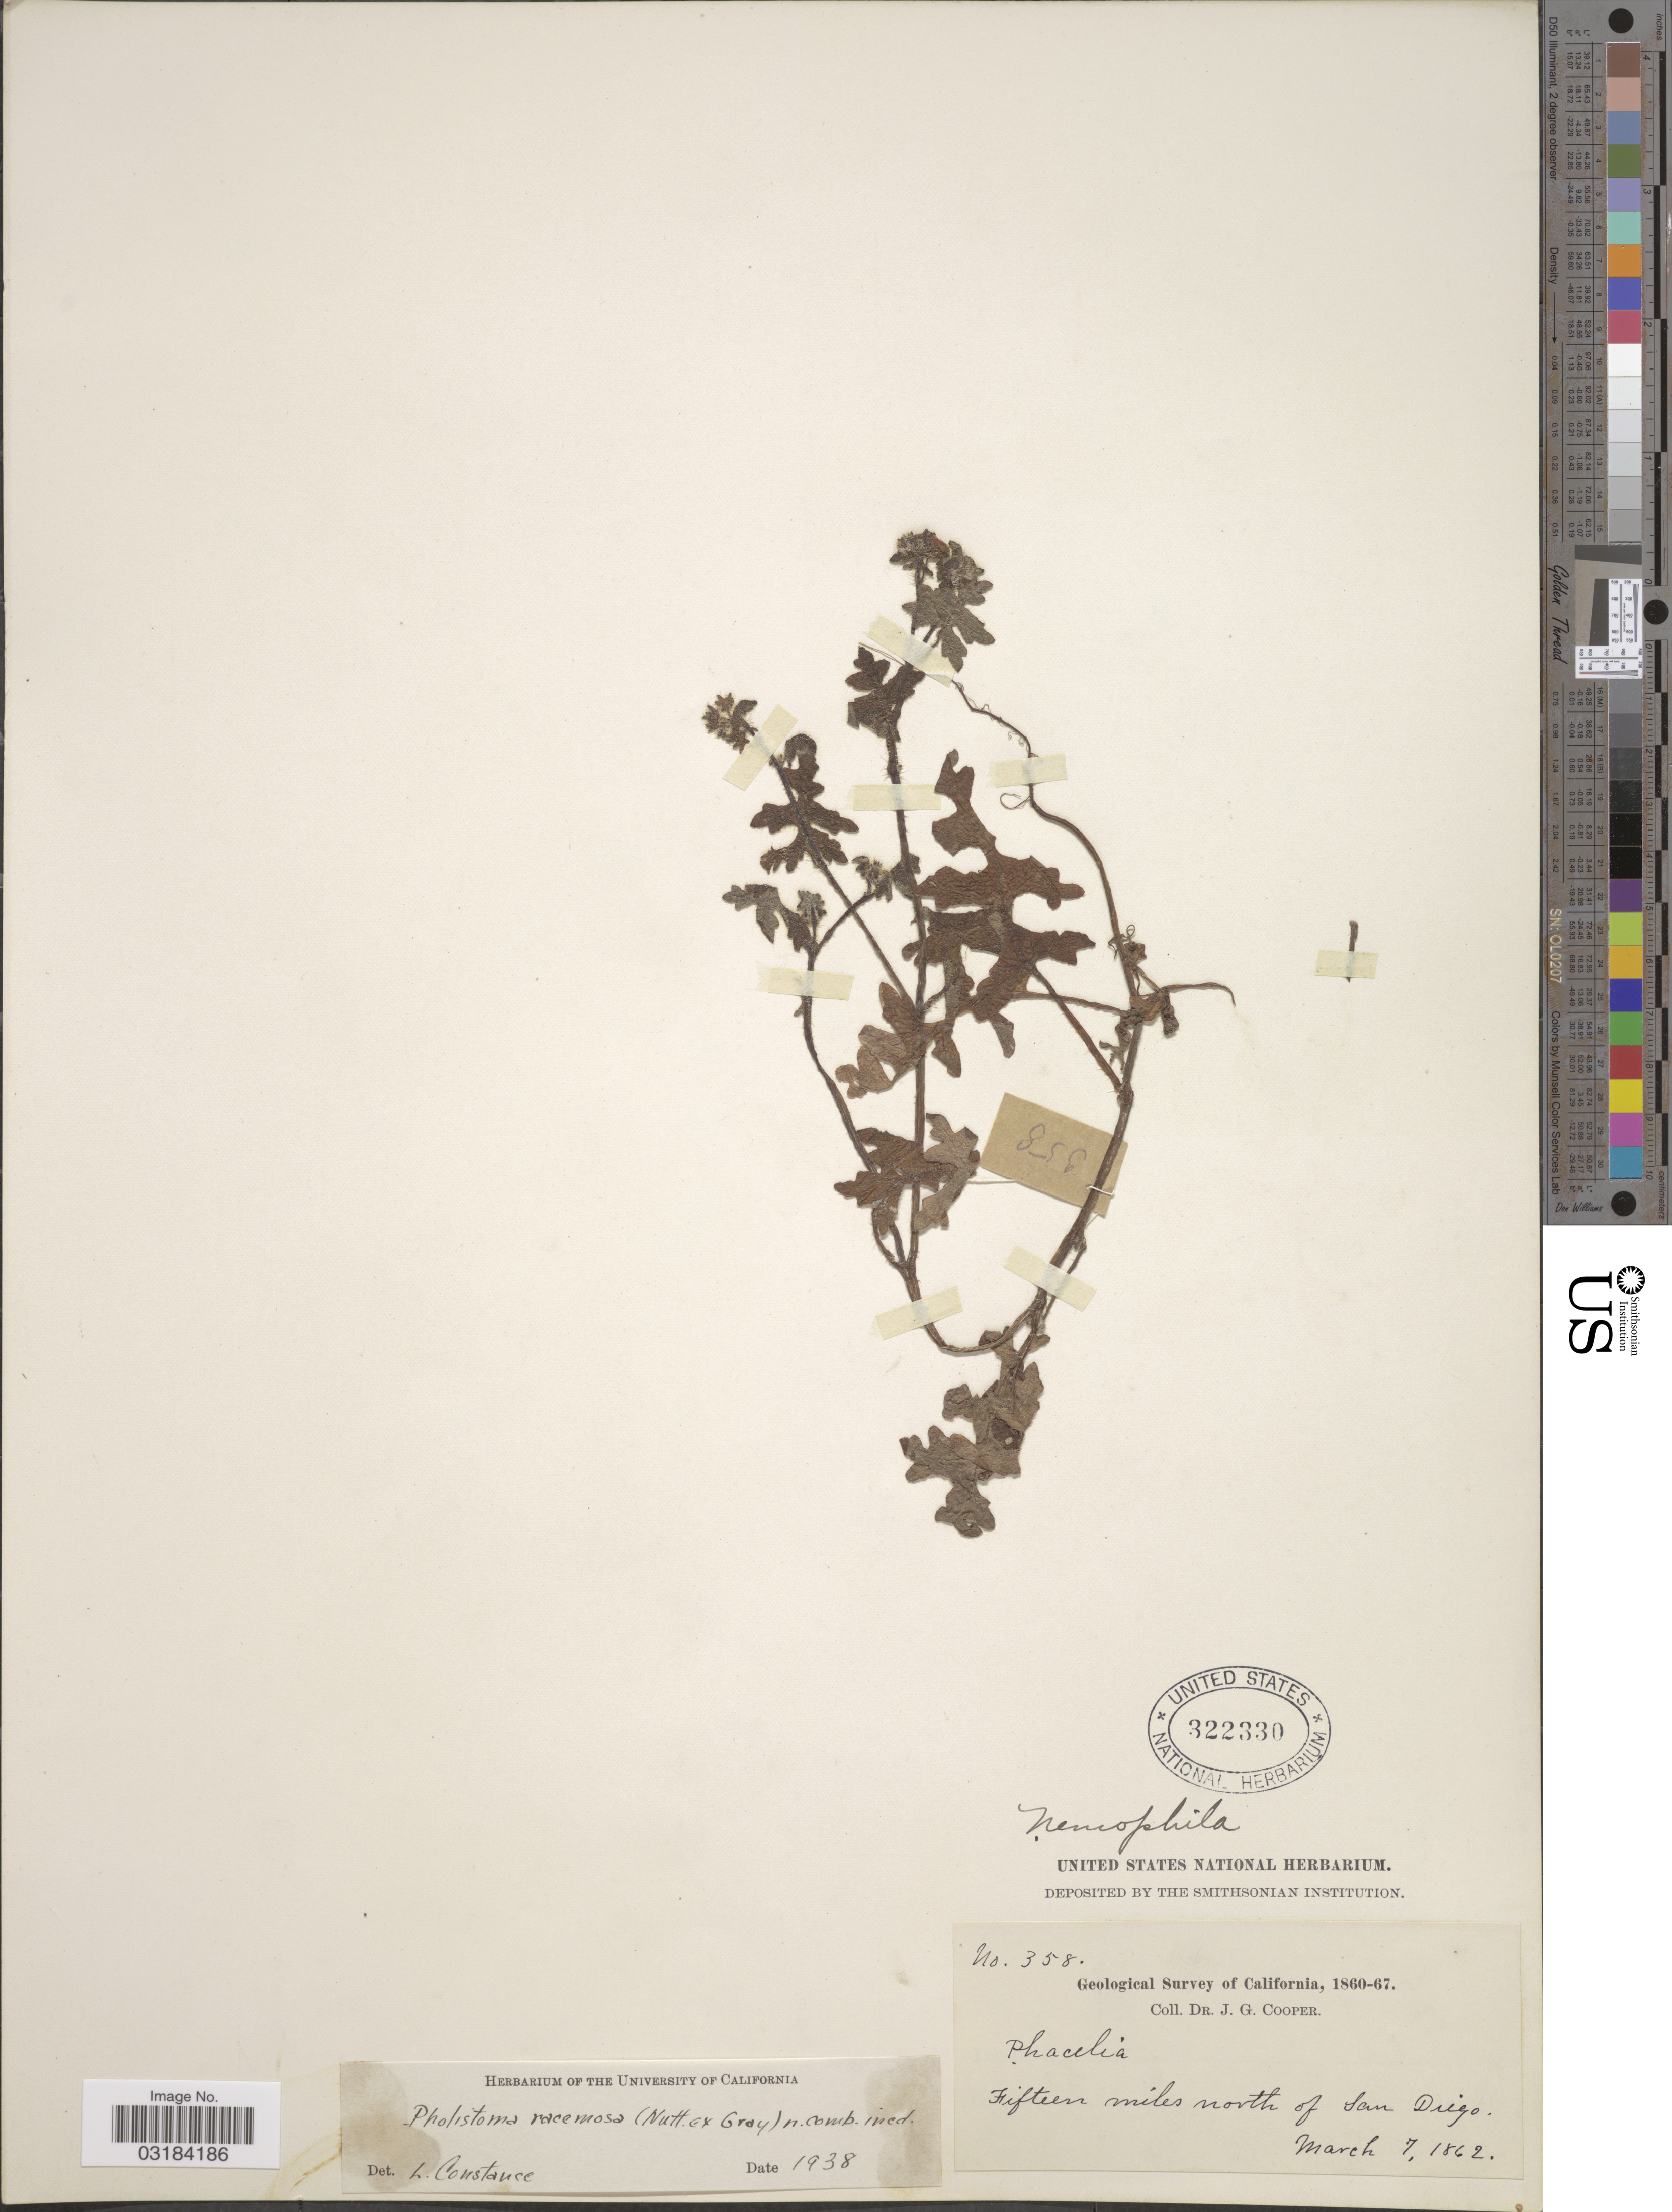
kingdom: Plantae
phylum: Tracheophyta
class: Magnoliopsida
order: Boraginales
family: Hydrophyllaceae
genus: Pholistoma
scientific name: Pholistoma racemosum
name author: (Nutt. ex A. Gray) Constance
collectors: J. G. Cooper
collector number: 358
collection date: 1862-03-07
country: United States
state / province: California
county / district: San Diego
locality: Fifteen miles north of San Diego.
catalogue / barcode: US 322330